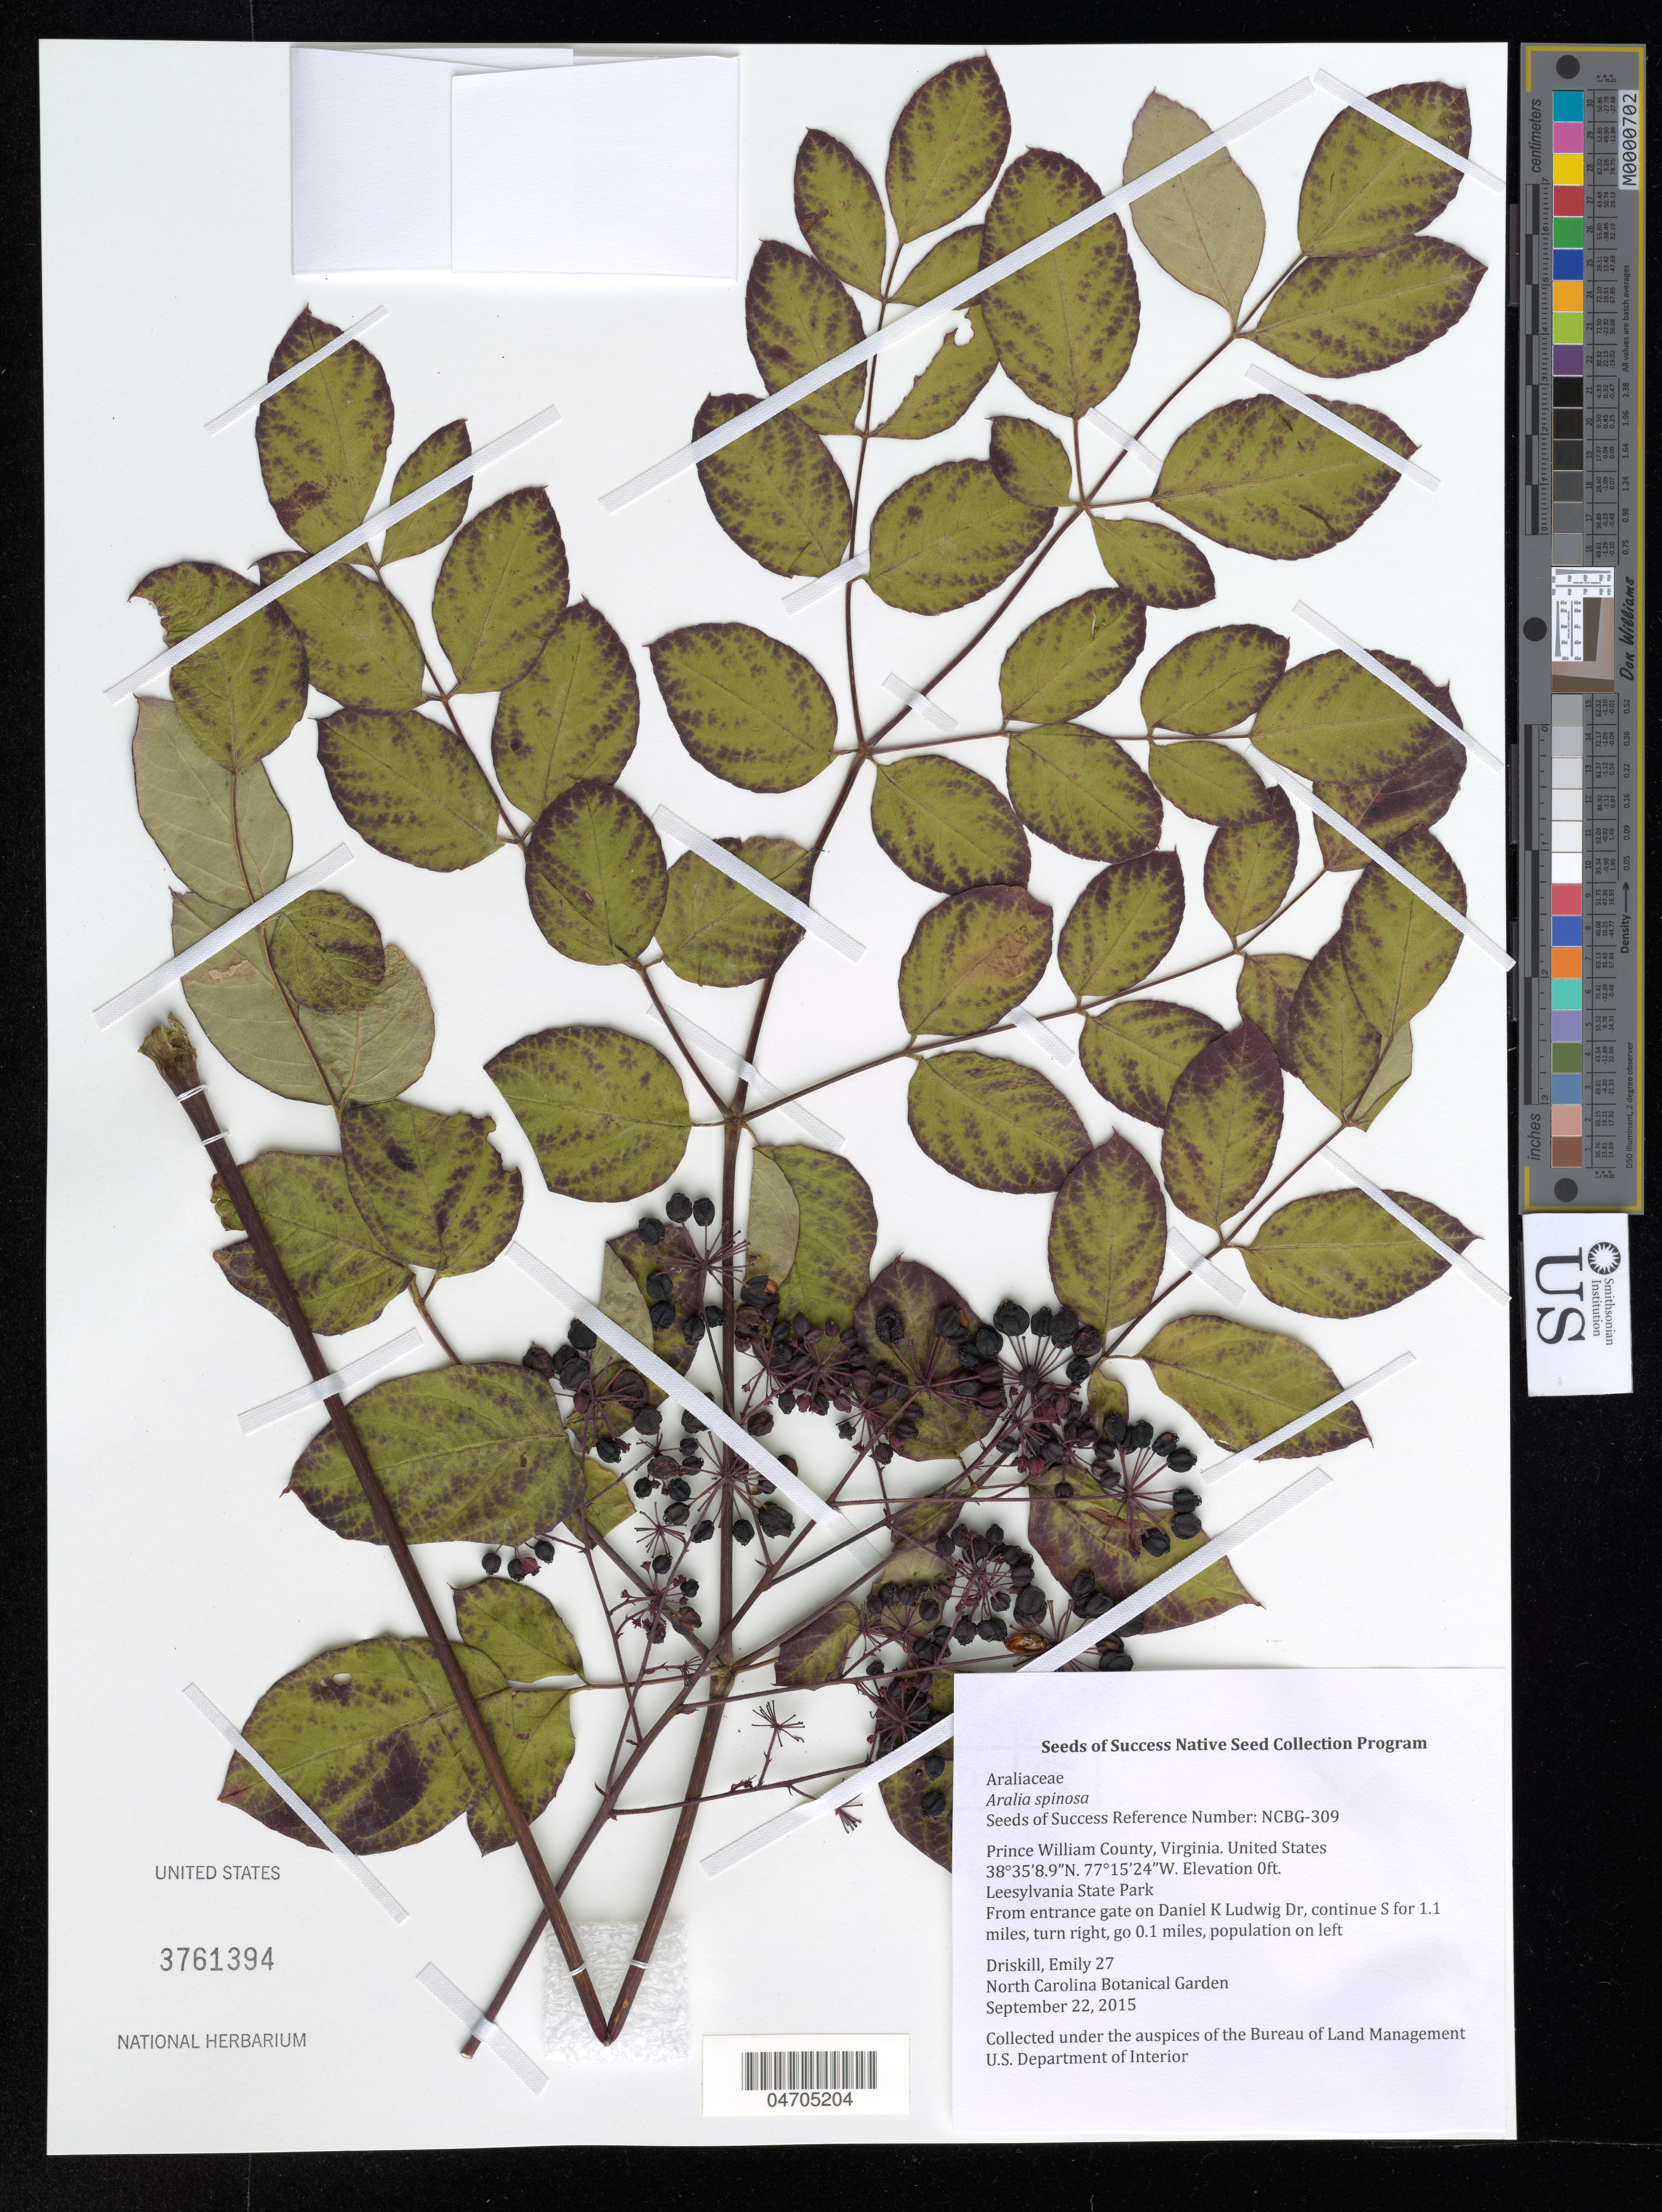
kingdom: Plantae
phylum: Tracheophyta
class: Magnoliopsida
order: Apiales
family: Araliaceae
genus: Aralia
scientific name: Aralia spinosa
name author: L.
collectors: E. Driskill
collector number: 27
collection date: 2015-09-22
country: United States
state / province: Virginia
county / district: Prince William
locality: Prince William County. Leesylvania State Park. From entrance gate on Daniel K Ludwig Dr, continue S for 1.1 miles, turn right, go 0.1 miles, population on left.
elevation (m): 0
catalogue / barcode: US 3761394